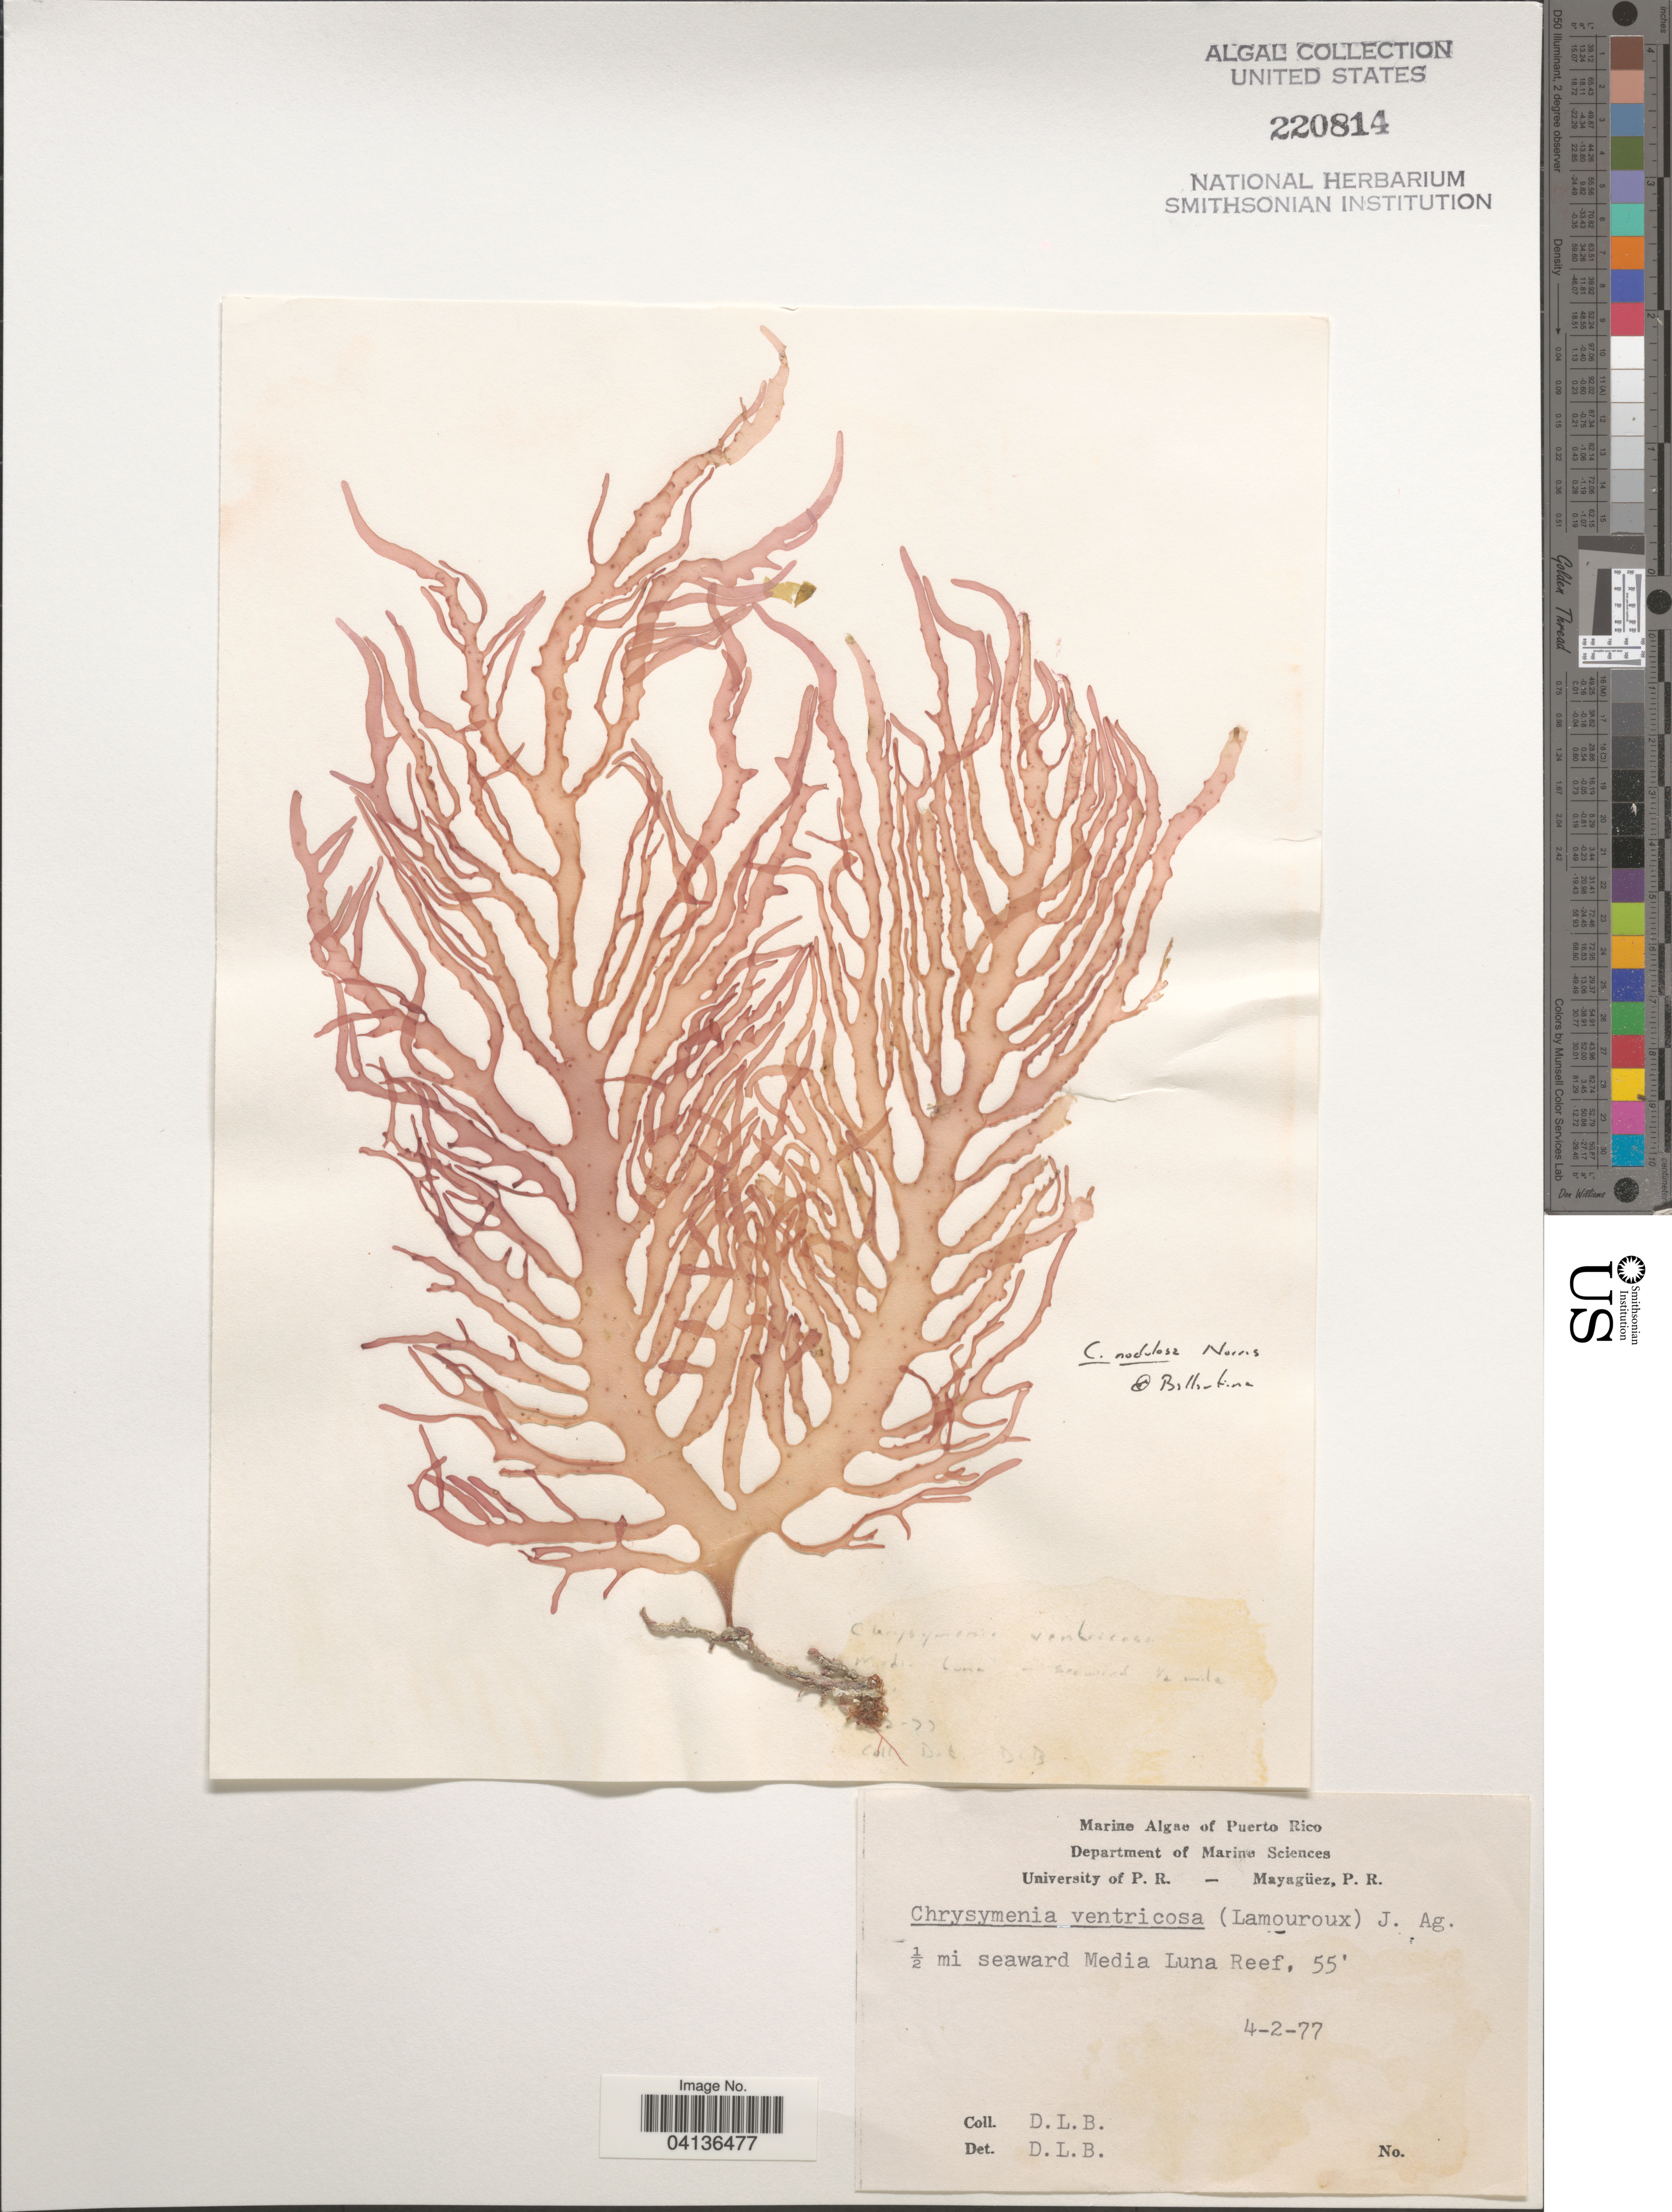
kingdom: Plantae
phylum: Rhodophyta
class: Florideophyceae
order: Rhodymeniales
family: Rhodymeniaceae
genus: Chrysymenia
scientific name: Chrysymenia ventricosa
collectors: D. L. B.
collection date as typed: Transcribed d/m/y: 4/2/77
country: Puerto Rico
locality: ½ mi seaward Media Luna Reef.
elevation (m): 17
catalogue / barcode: US 220814